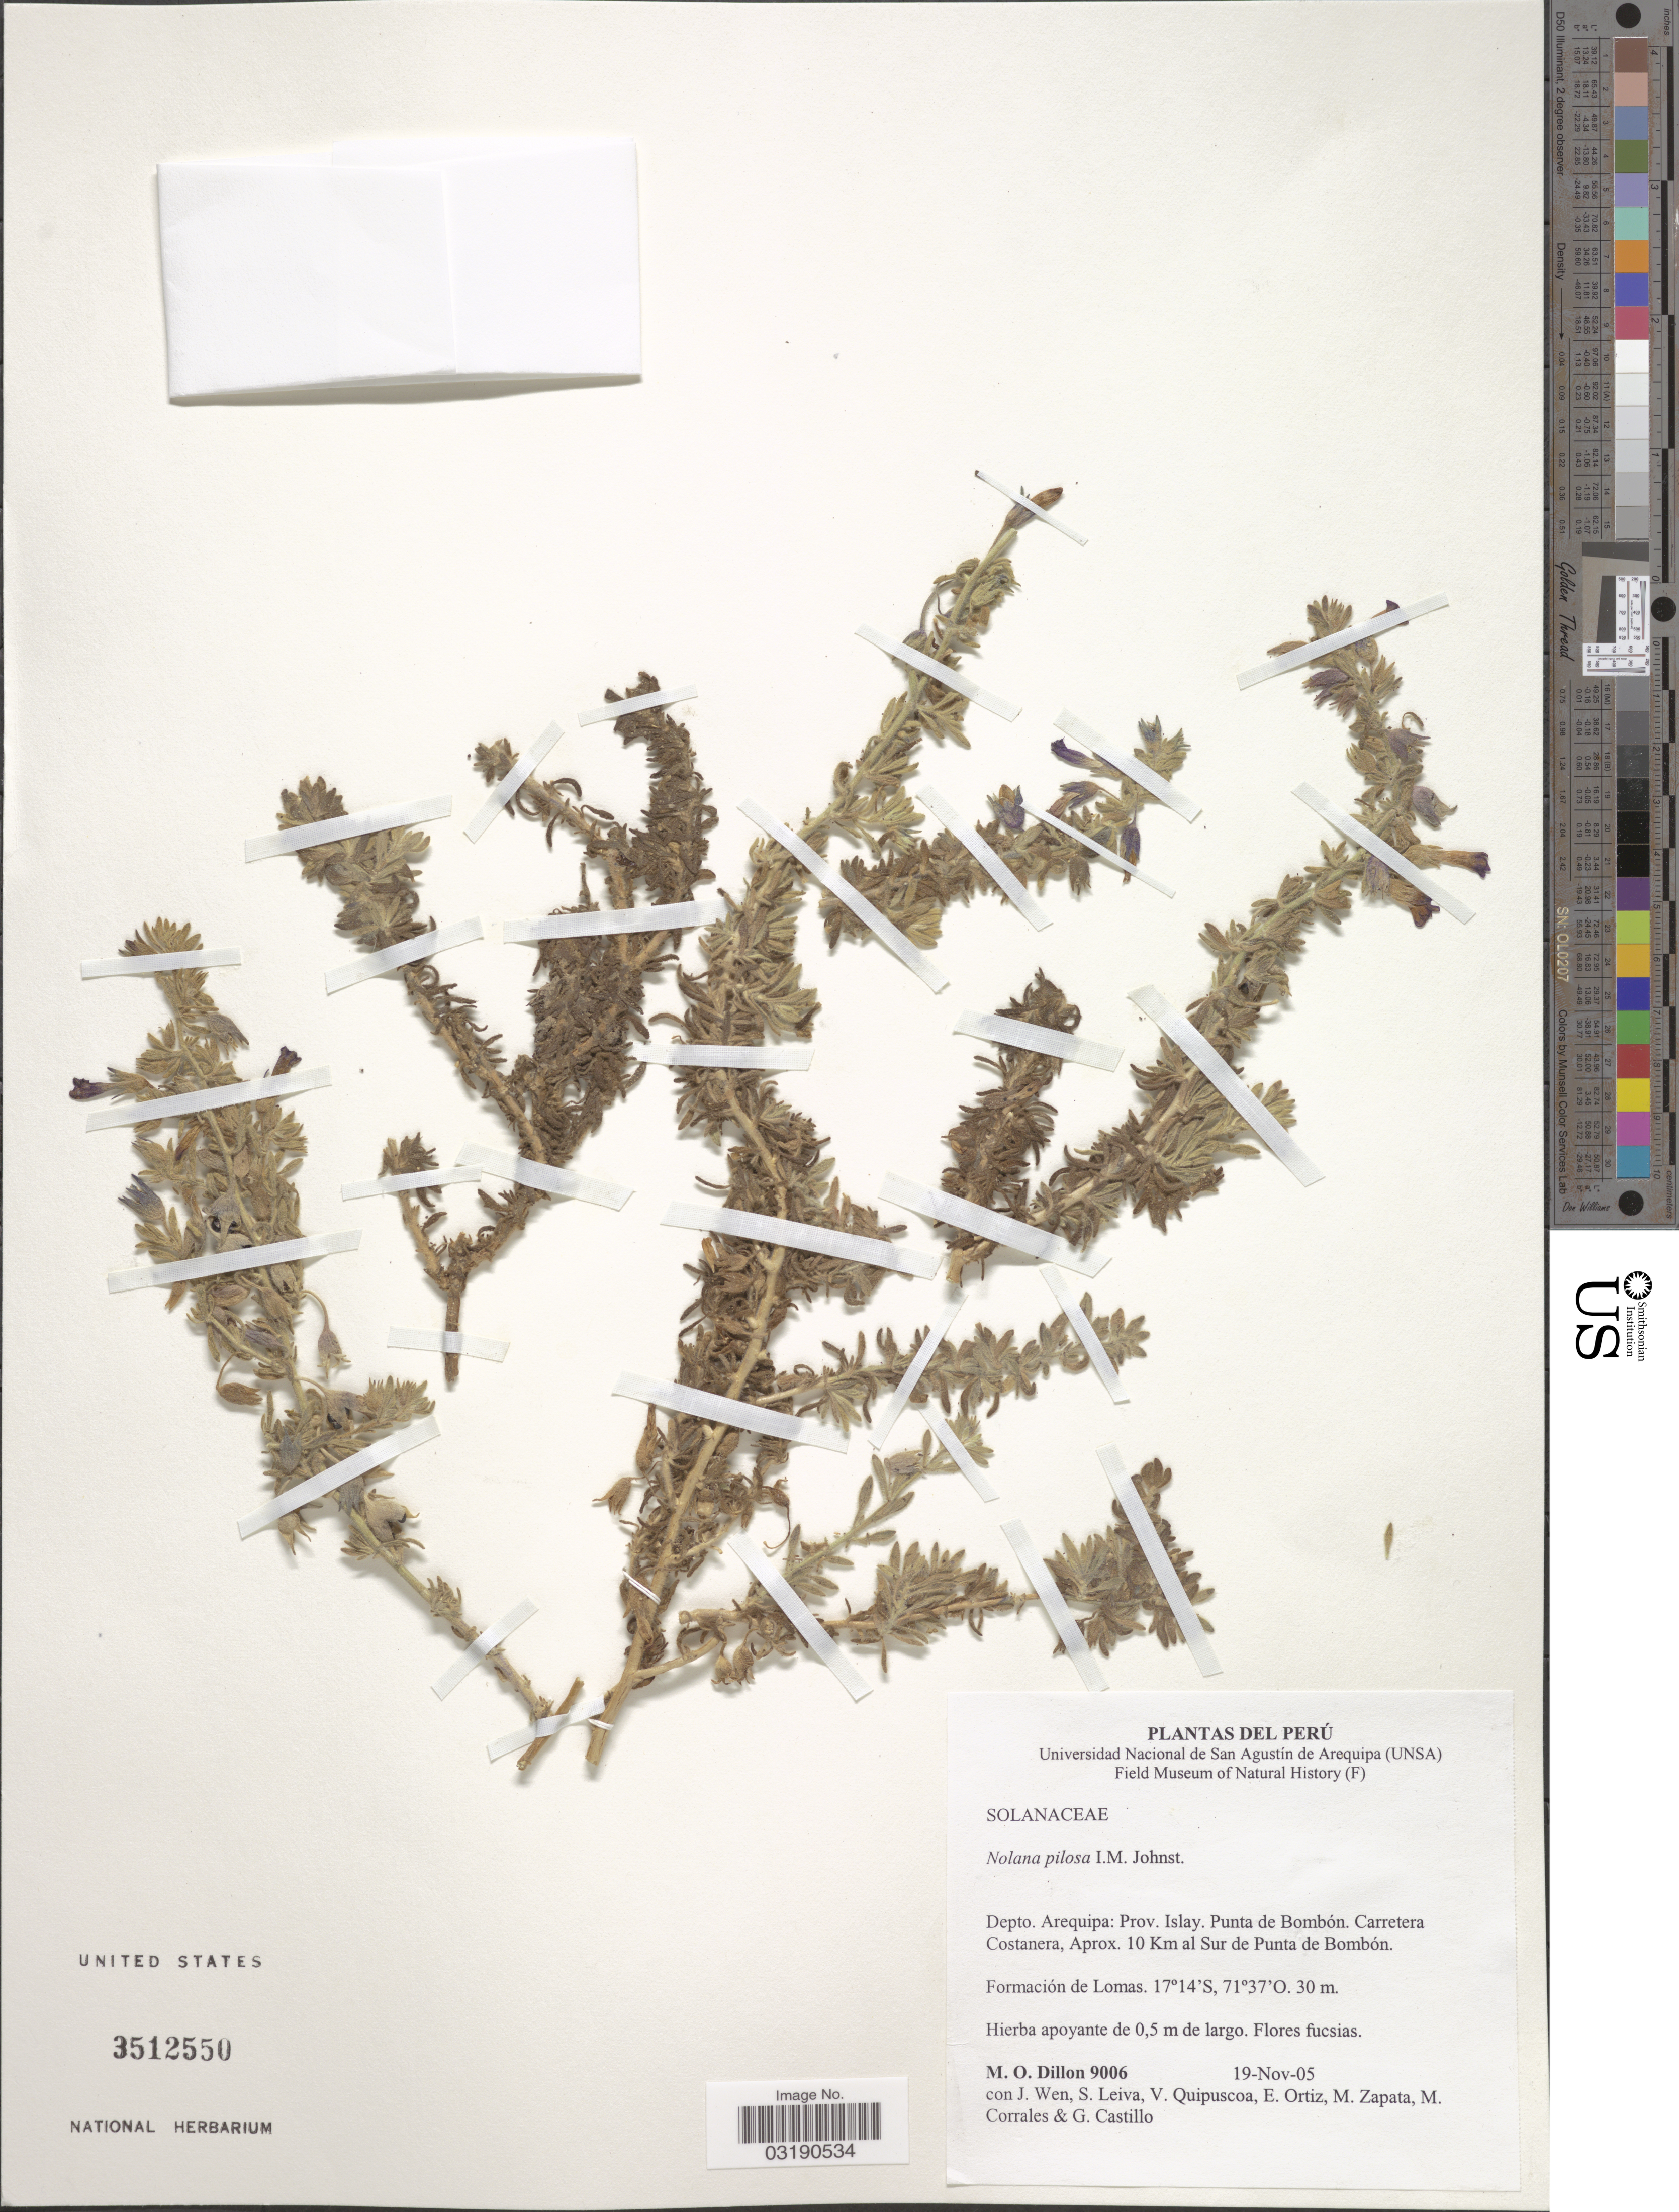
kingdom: Plantae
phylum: Tracheophyta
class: Magnoliopsida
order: Solanales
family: Solanaceae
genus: Nolana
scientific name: Nolana pilosa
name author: I.M. Johnst.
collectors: M. O. Dillon, J. Wen, S. Leiva, V. Quipuscoa & et al.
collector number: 9006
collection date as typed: Transcribed d/m/y: 19/11/5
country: Peru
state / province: Arequipa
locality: Depto. Arequipa: Prov. Islay, Punta de Bombón. Carretera Costanera, Aprox. 10 Km al Sur de Punta de Bombón.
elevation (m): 30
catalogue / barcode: US 3512550